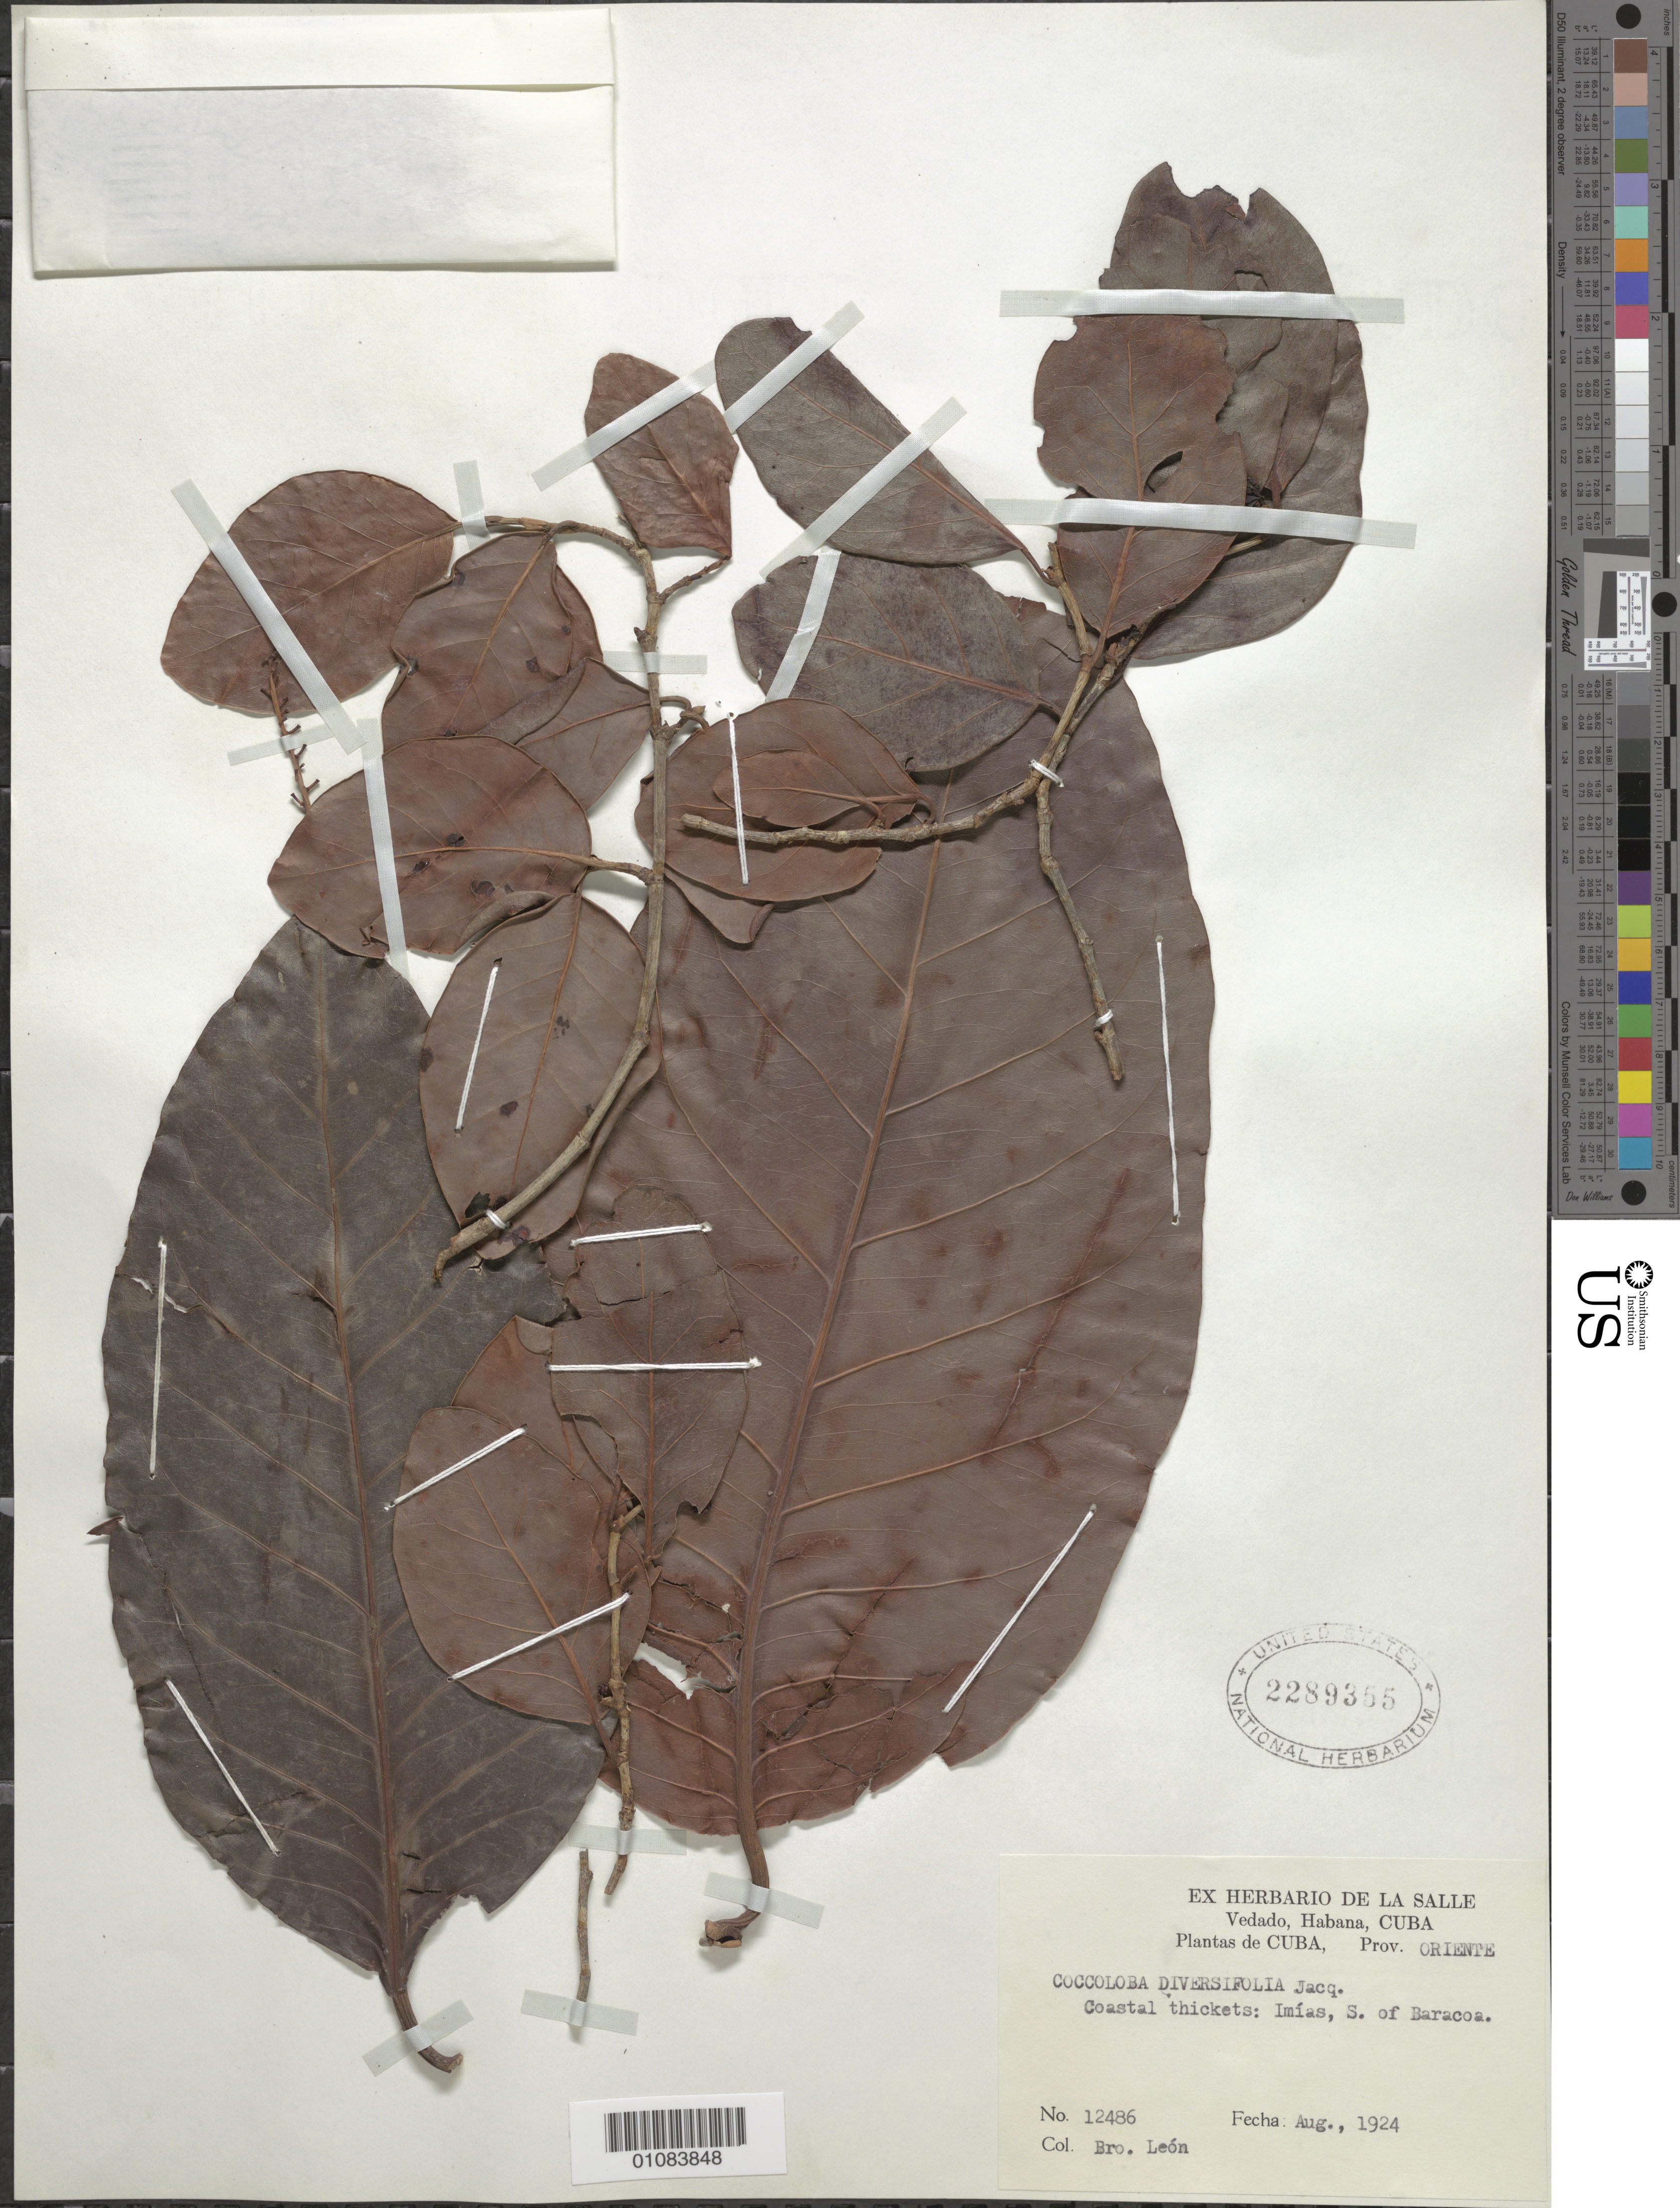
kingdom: Plantae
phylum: Tracheophyta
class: Magnoliopsida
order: Caryophyllales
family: Polygonaceae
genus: Coccoloba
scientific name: Coccoloba diversifolia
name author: Jacq.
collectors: Bro. León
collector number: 12486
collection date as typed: Aug 1924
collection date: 1924-08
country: Cuba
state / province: Guantánamo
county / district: Baracoa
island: Cuba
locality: Imias, S of Baracoa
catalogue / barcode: US 2289355